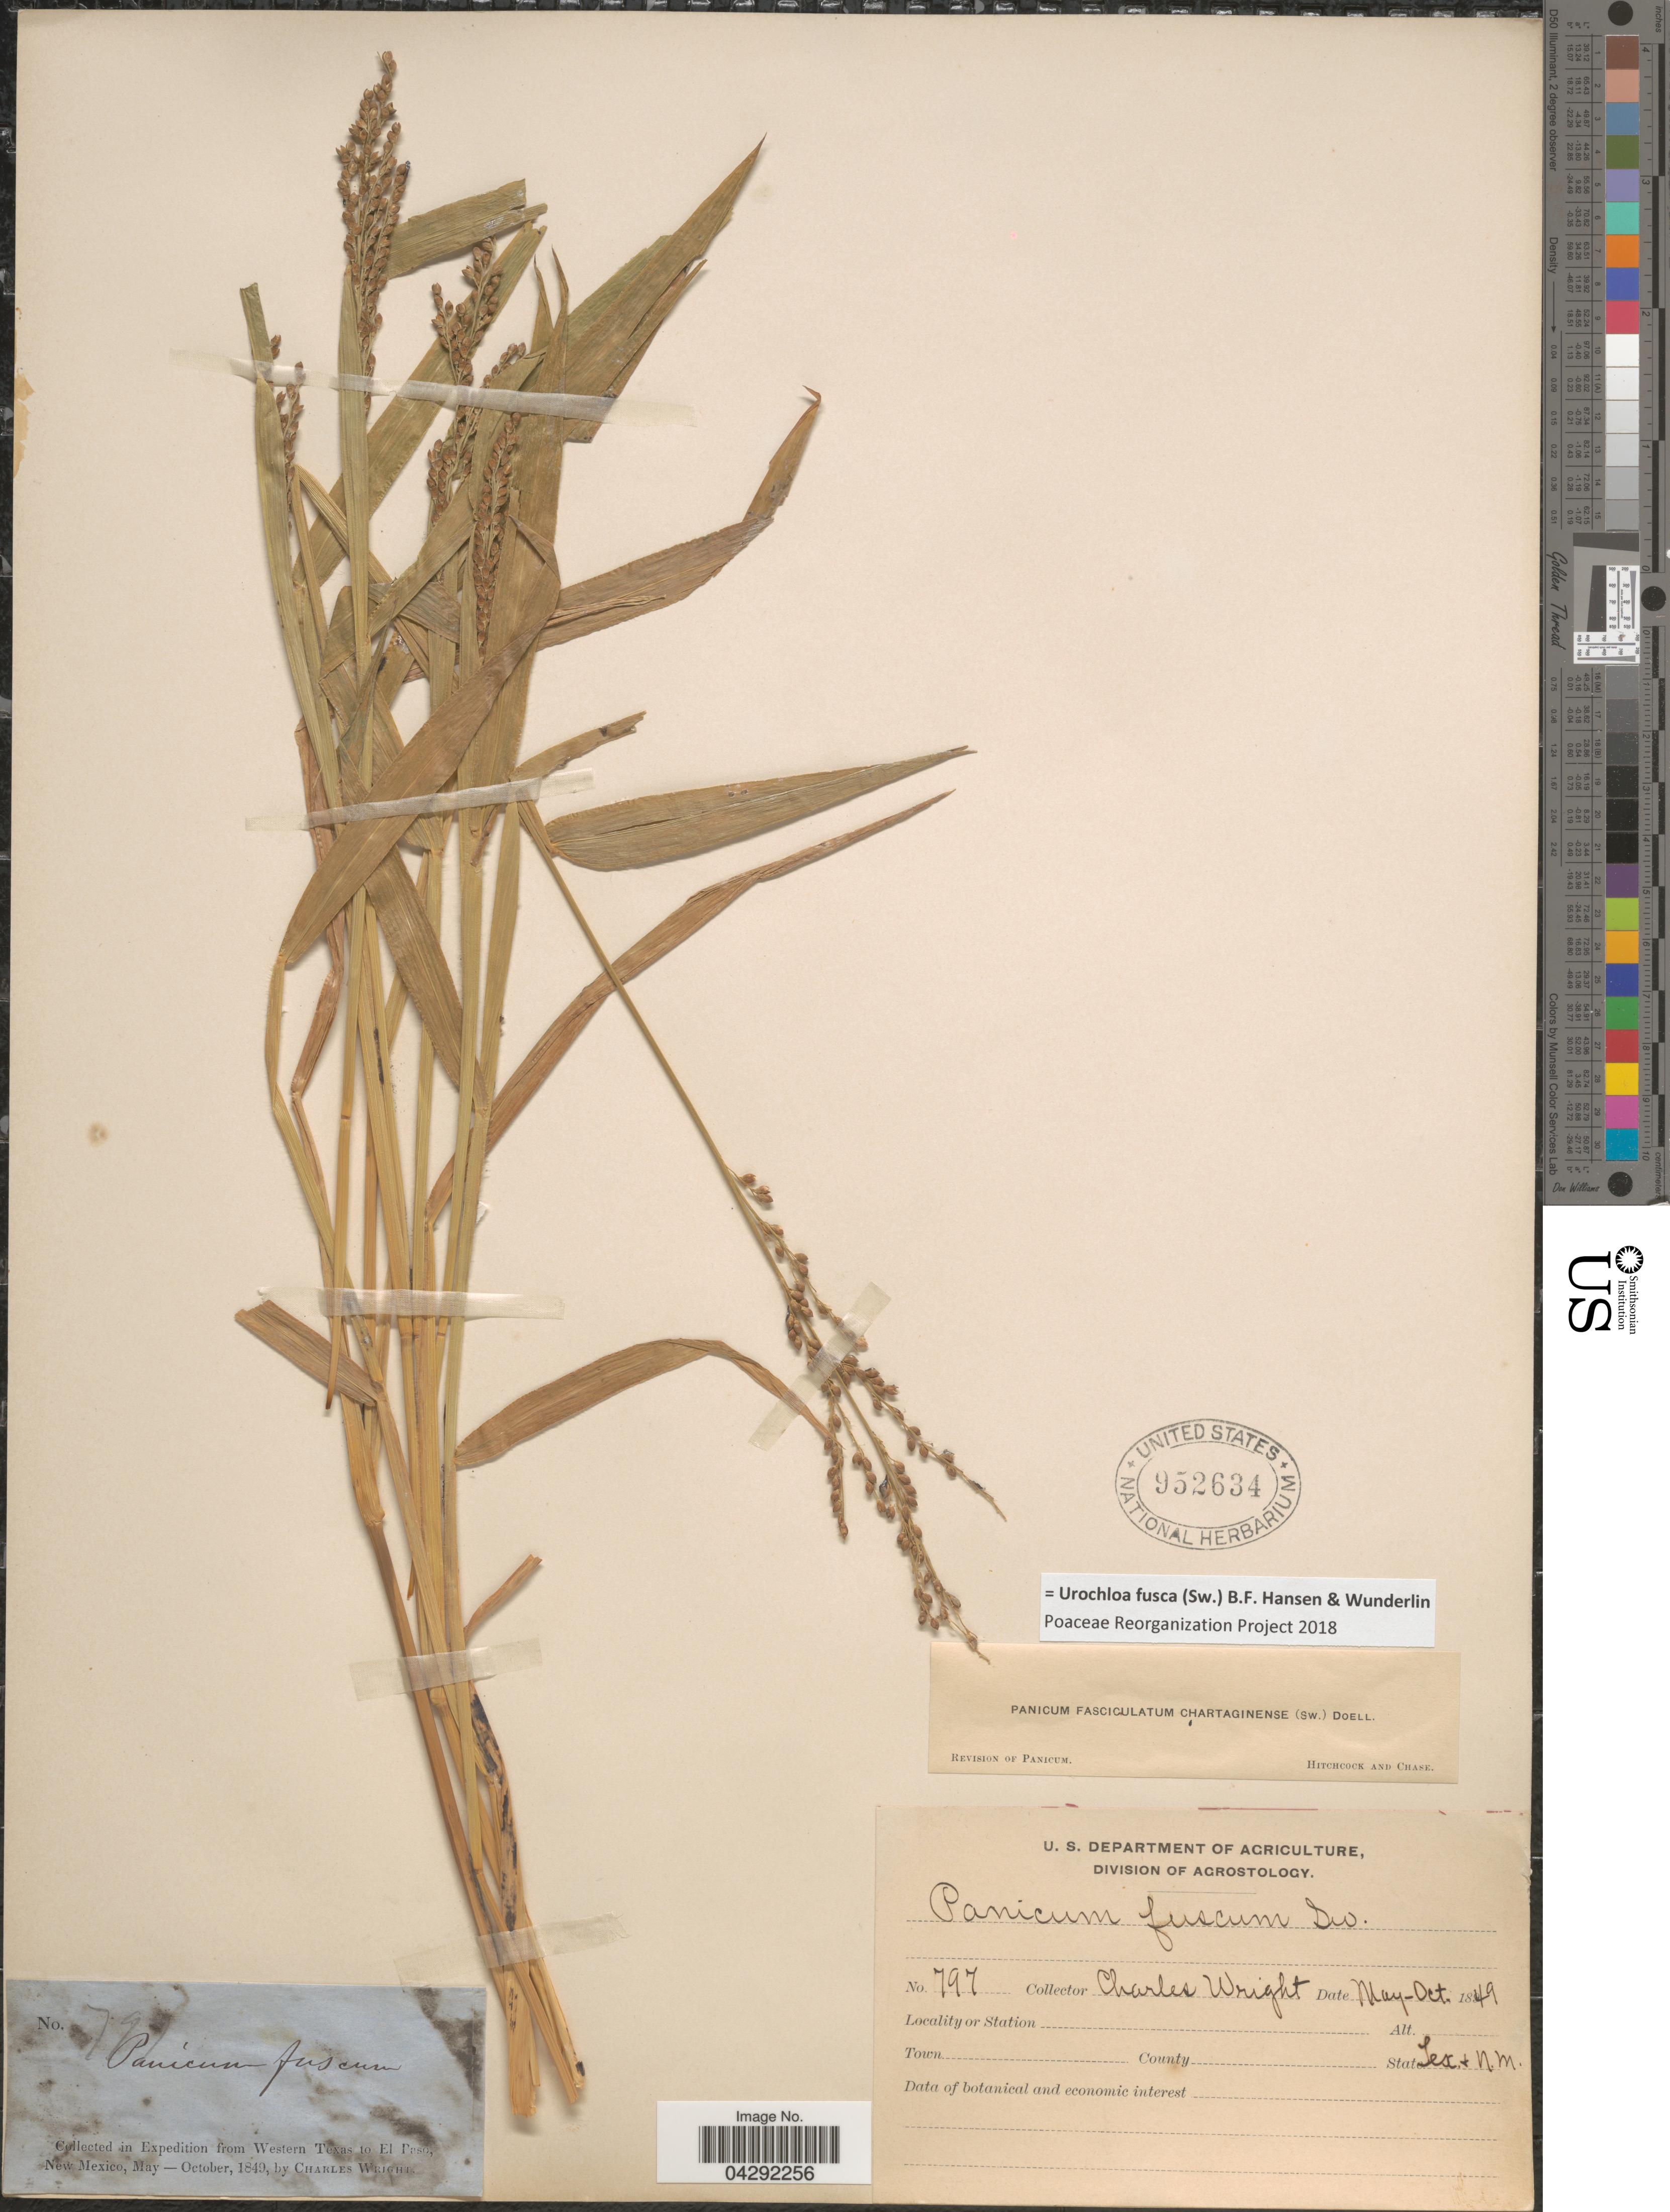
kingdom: Plantae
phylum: Tracheophyta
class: Liliopsida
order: Poales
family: Poaceae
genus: Urochloa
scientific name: Urochloa fusca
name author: (Sw.) B.F. Hansen & Wunderlin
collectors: C. Wright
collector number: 797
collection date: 1849-05/1849-10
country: United States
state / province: New Mexico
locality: Expedition from Western Texas to El Paso.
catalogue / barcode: US 952634